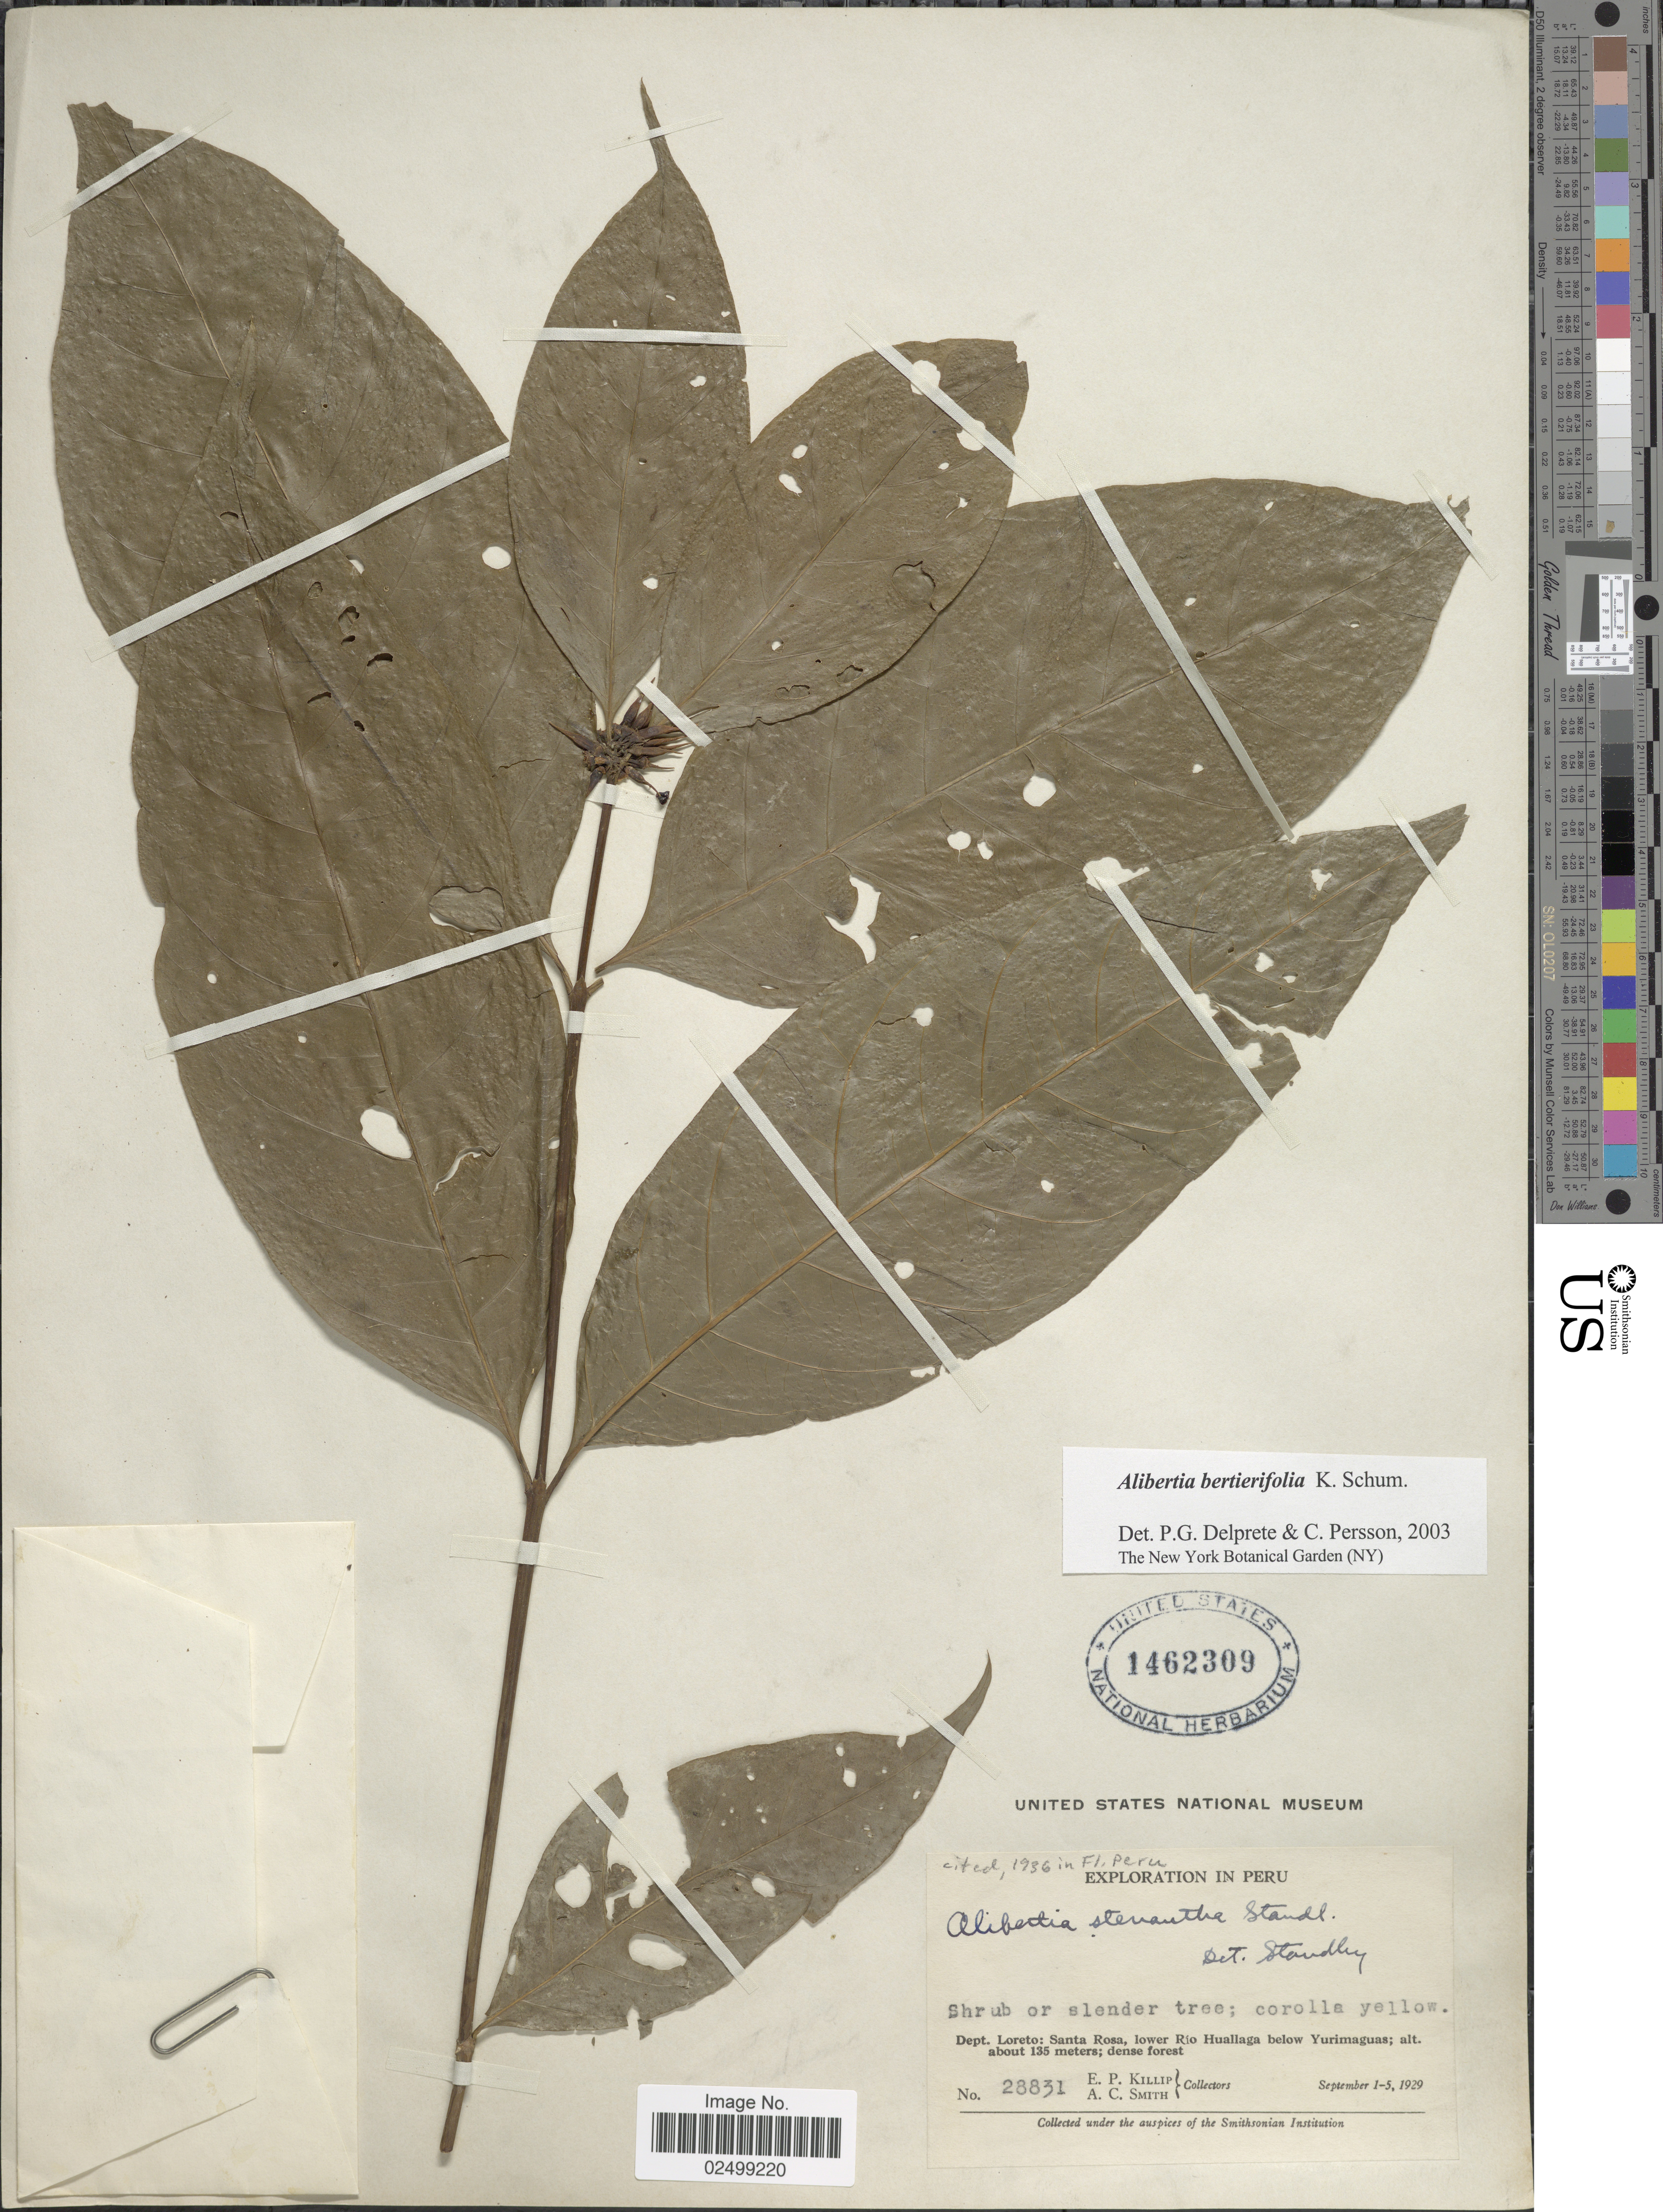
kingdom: Plantae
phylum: Tracheophyta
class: Magnoliopsida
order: Gentianales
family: Rubiaceae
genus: Alibertia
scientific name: Alibertia sp.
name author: K. Schum.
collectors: E. P. Killip & A. C. Smith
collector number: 28831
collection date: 1929-09-01/1929-09-05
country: Peru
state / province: Loreto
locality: Dept. Loreto: Santa Rosa, lower Río Huallaga below Yurimaguas;dense forest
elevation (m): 135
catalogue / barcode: US 1462309